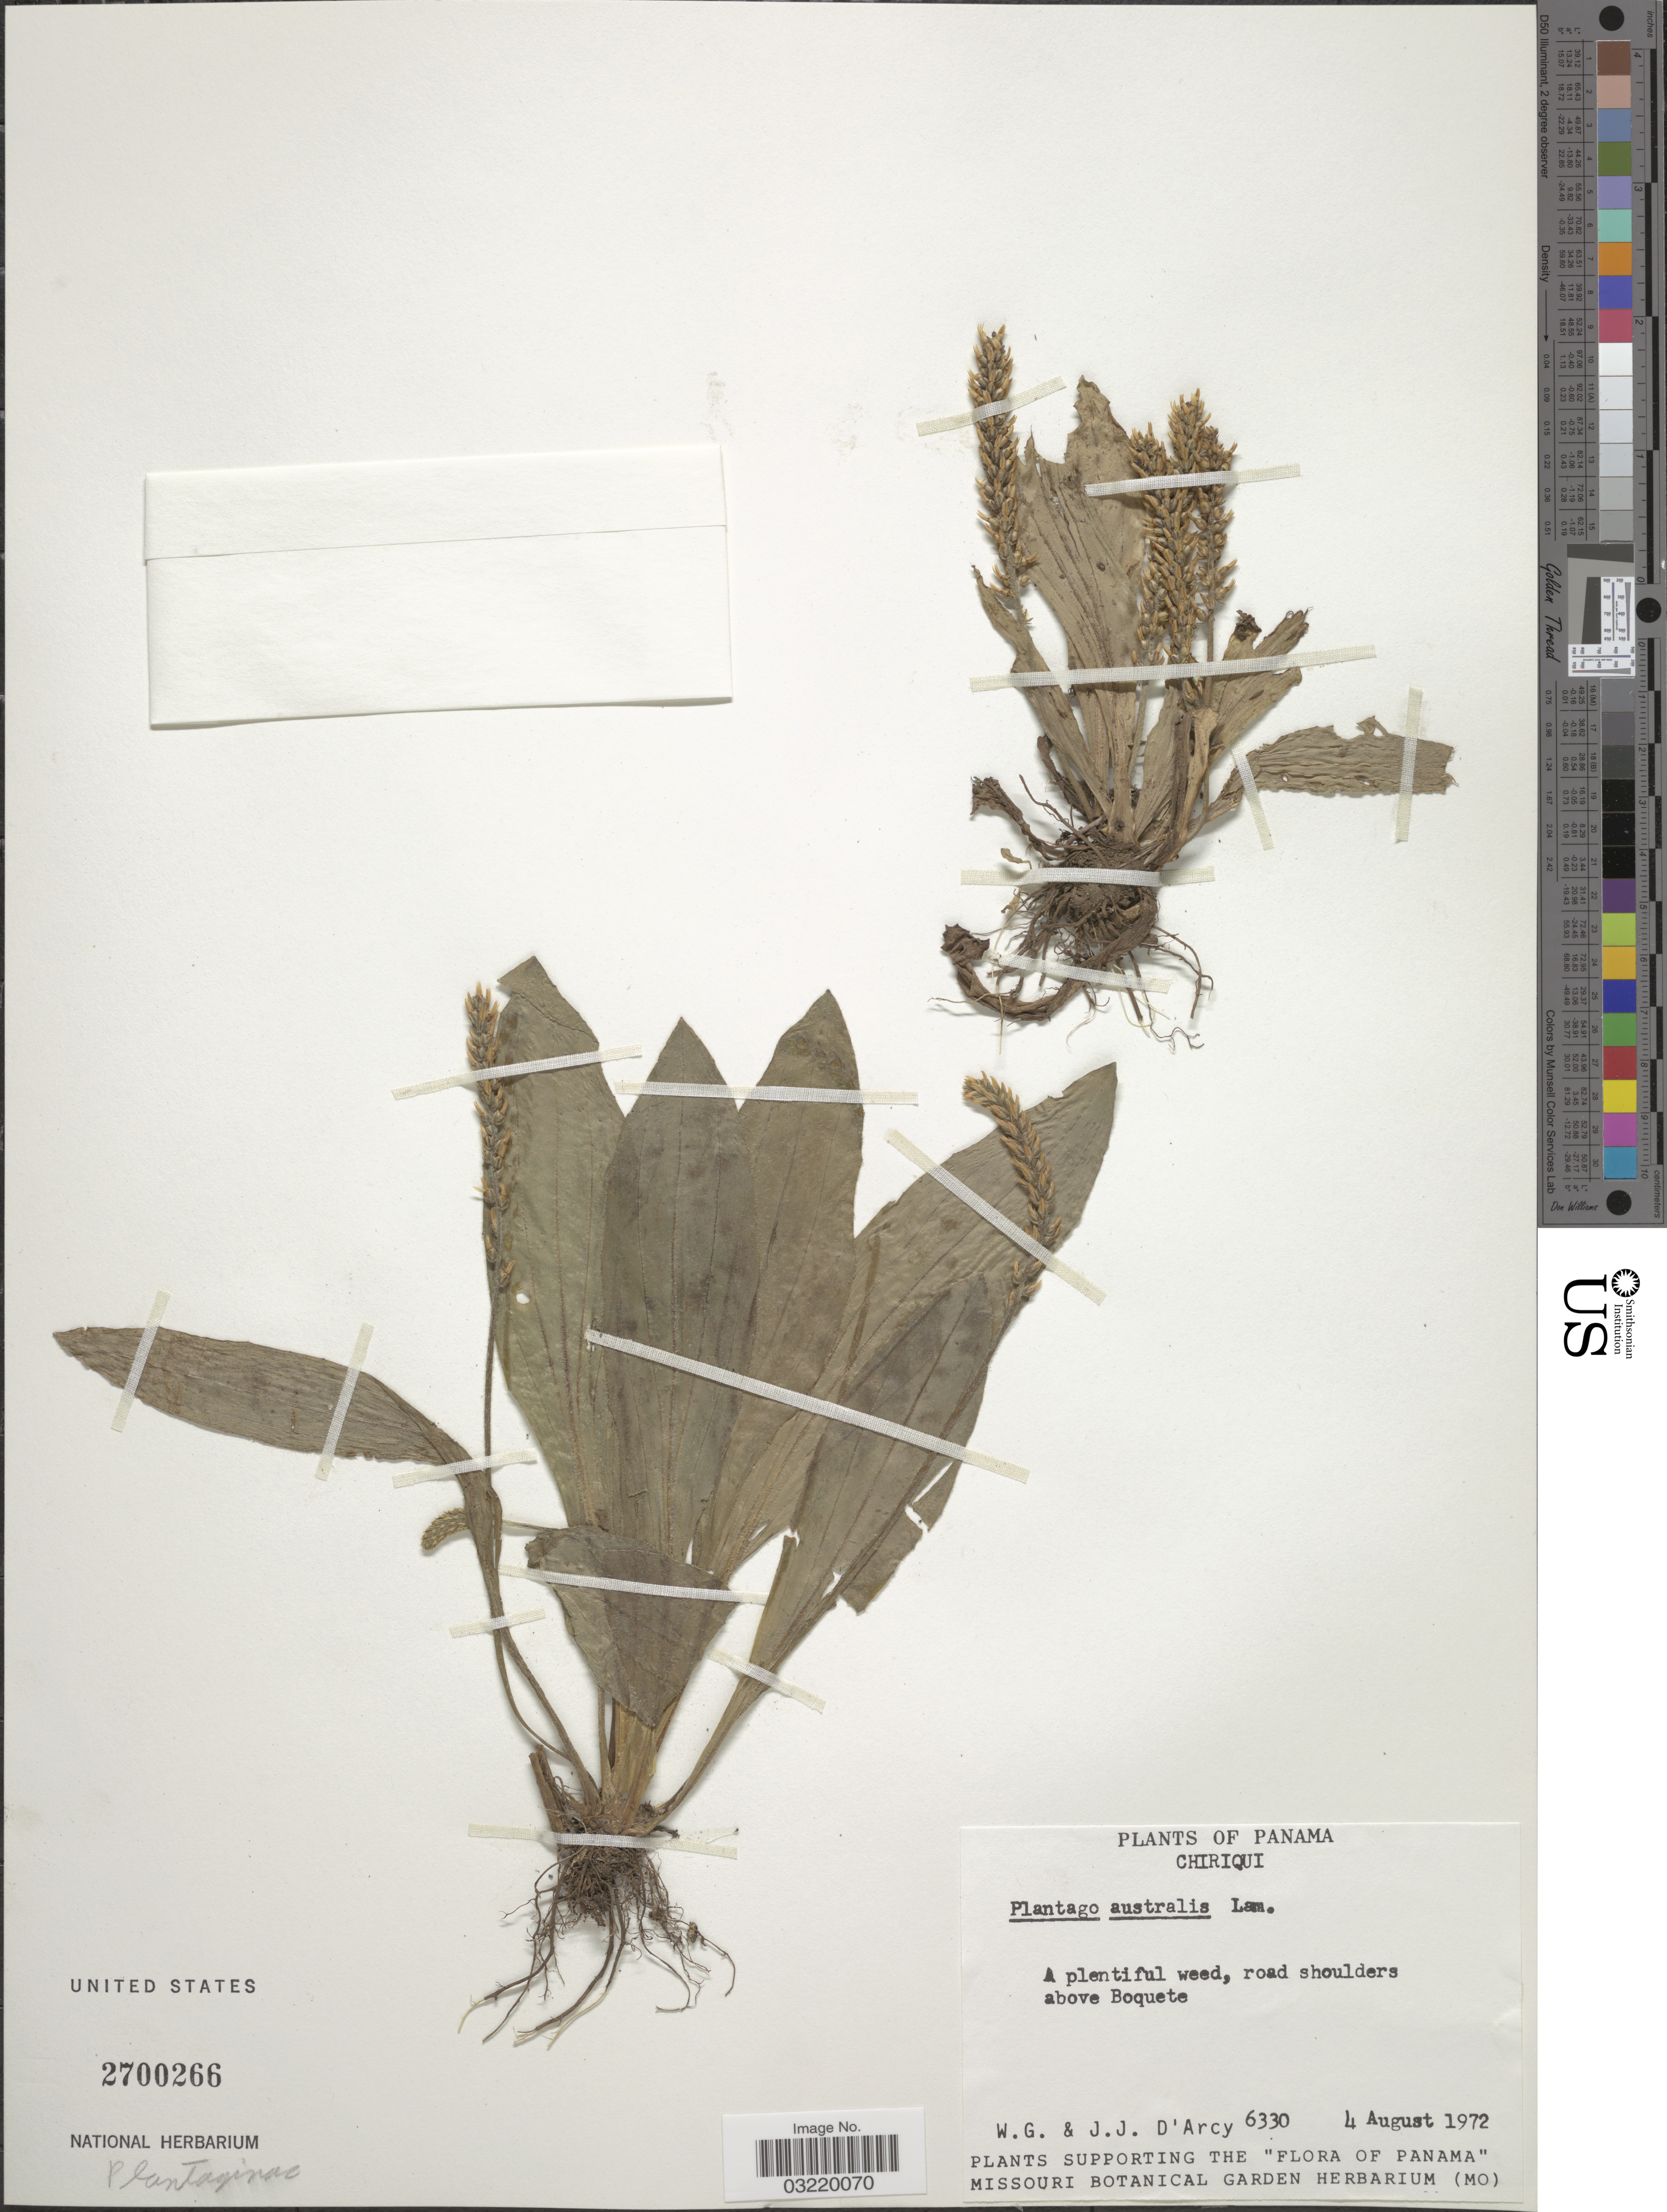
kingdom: Plantae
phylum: Tracheophyta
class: Magnoliopsida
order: Lamiales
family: Plantaginaceae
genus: Plantago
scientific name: Plantago australis subsp. hirtella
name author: (Kunth) Rahn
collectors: W. G. D'Arcy & J. J. D'Arcy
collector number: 6330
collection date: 1972-08-04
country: Panama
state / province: Chiriqui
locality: Road shoulders above Boquete.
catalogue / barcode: US 2700266